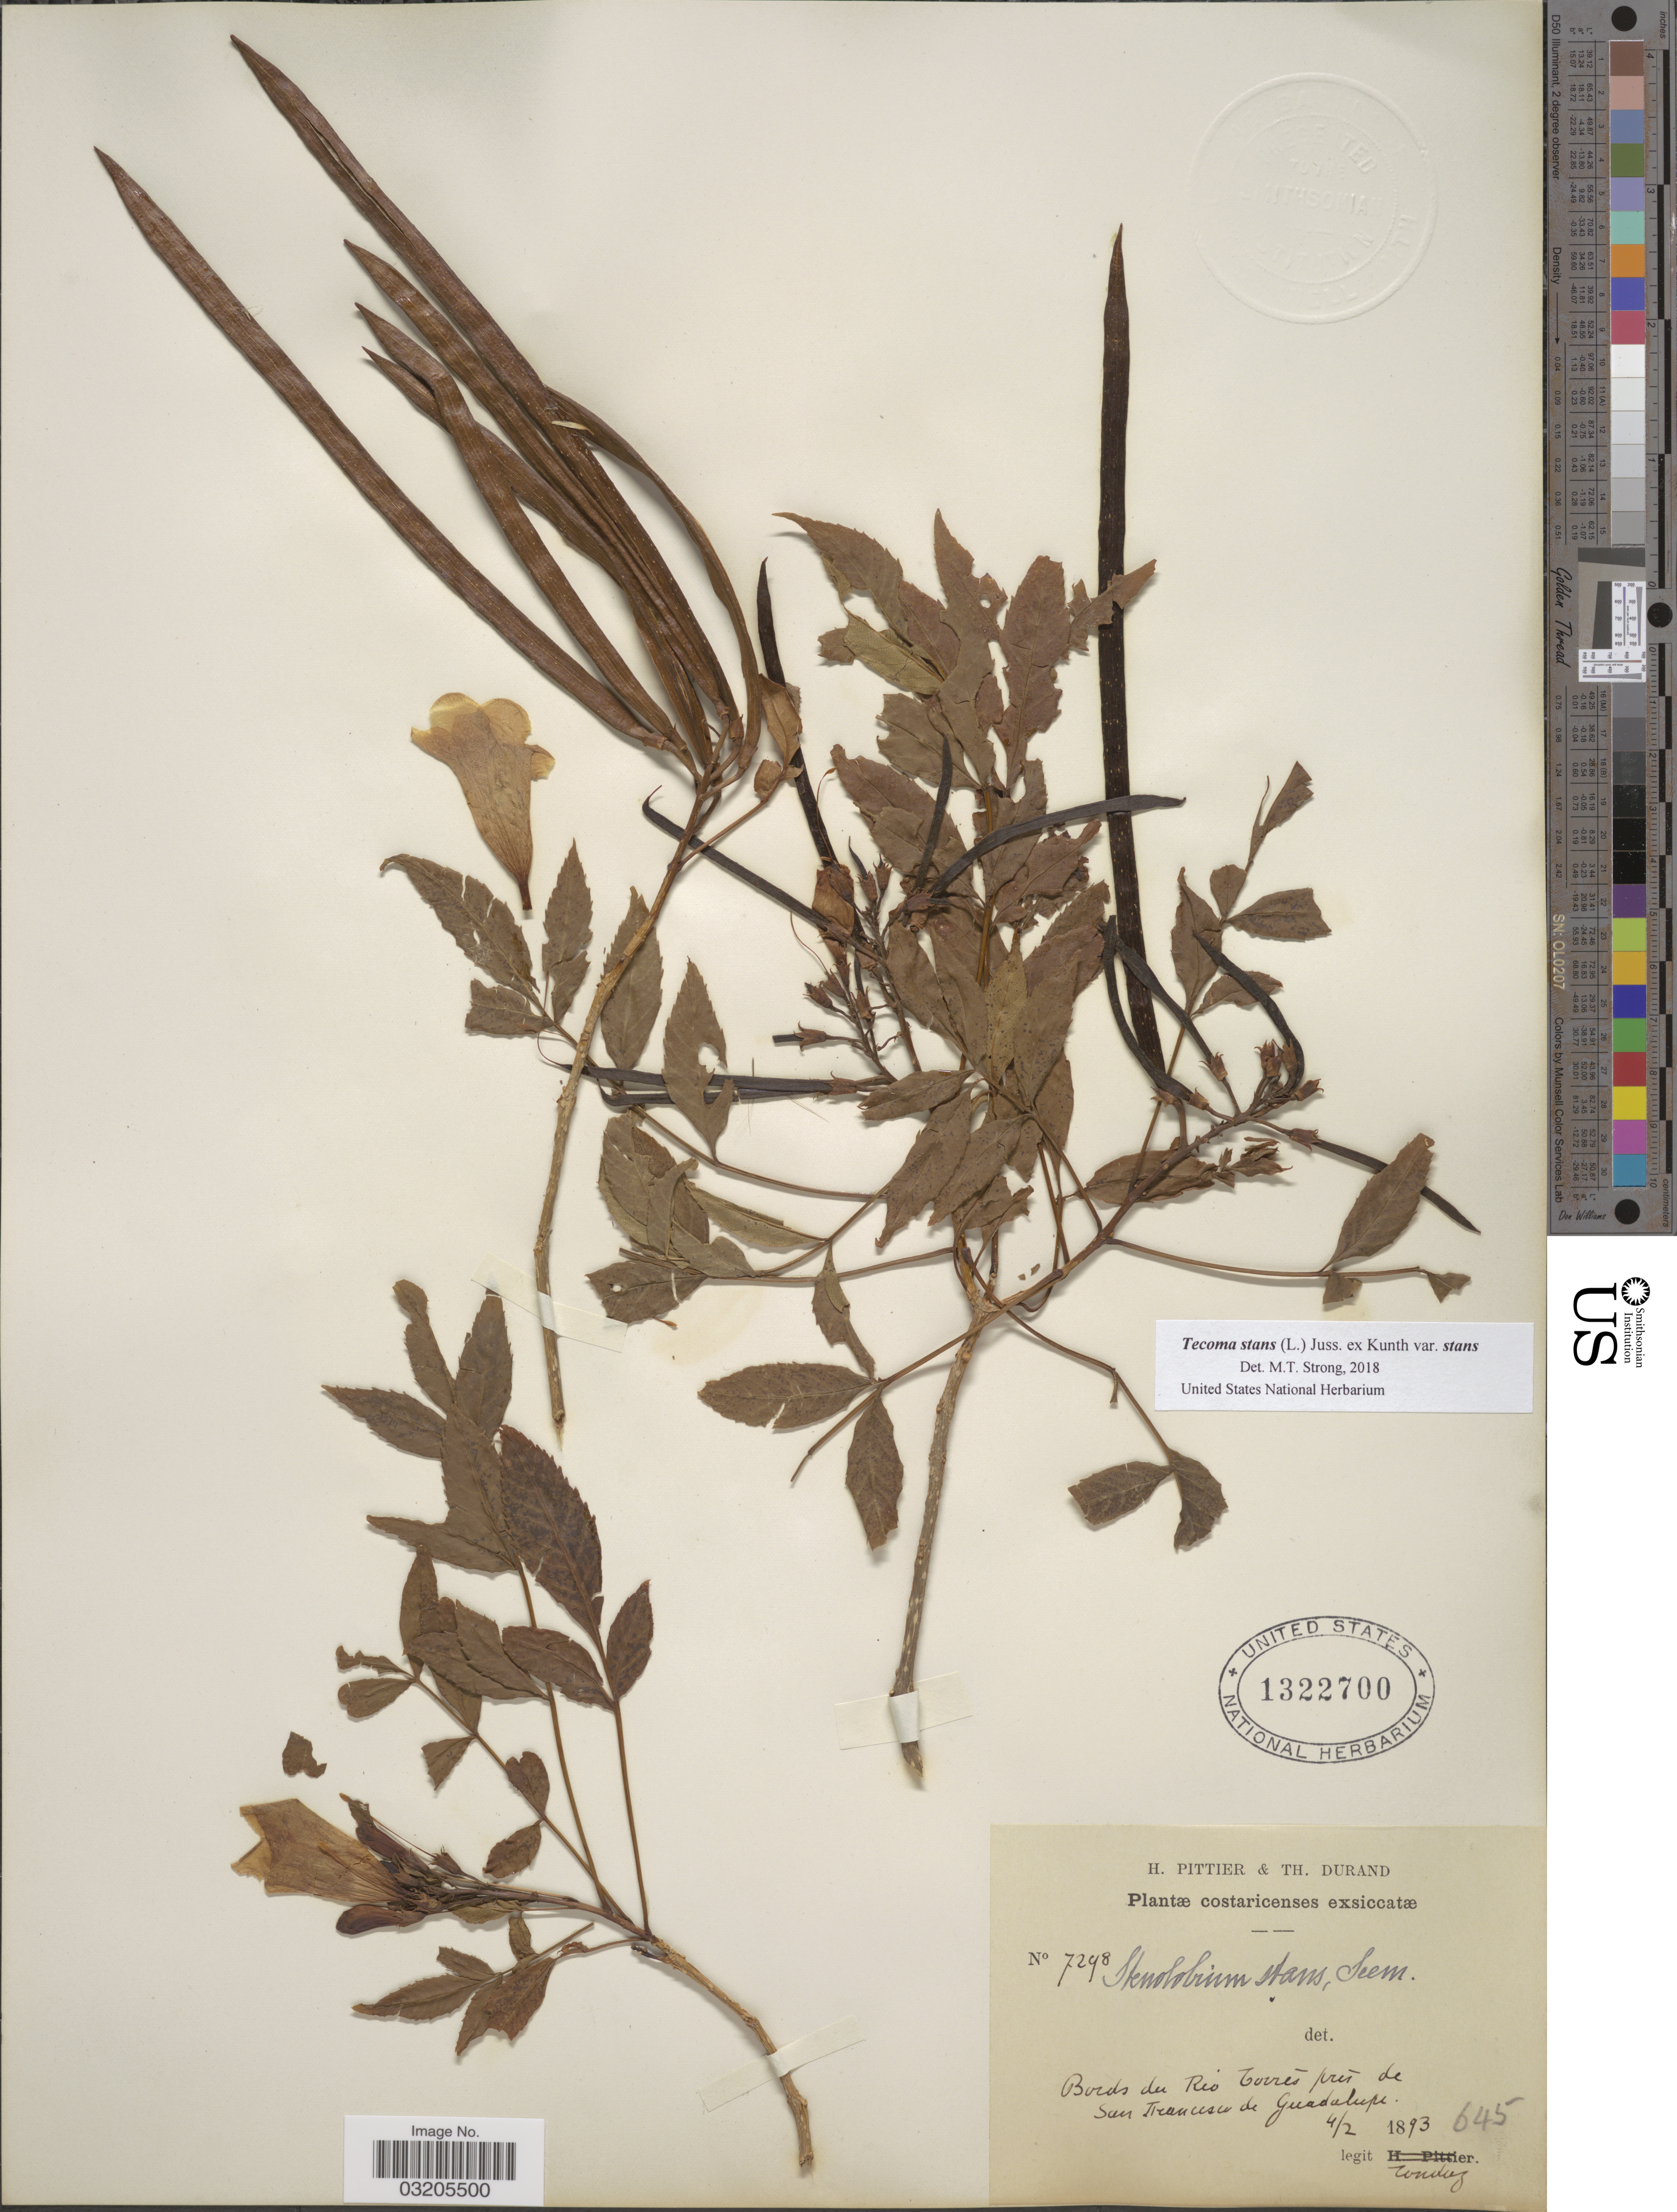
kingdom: Plantae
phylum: Tracheophyta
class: Magnoliopsida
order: Lamiales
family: Bignoniaceae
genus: Tecoma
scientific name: Tecoma stans var. stans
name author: (L.) Juss. ex Kunth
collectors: Tonduz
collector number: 7298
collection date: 1893-02-04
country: Costa Rica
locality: Bords du Rio Torrés prés de San Francisco de Guadalupe.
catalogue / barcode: US 1322700